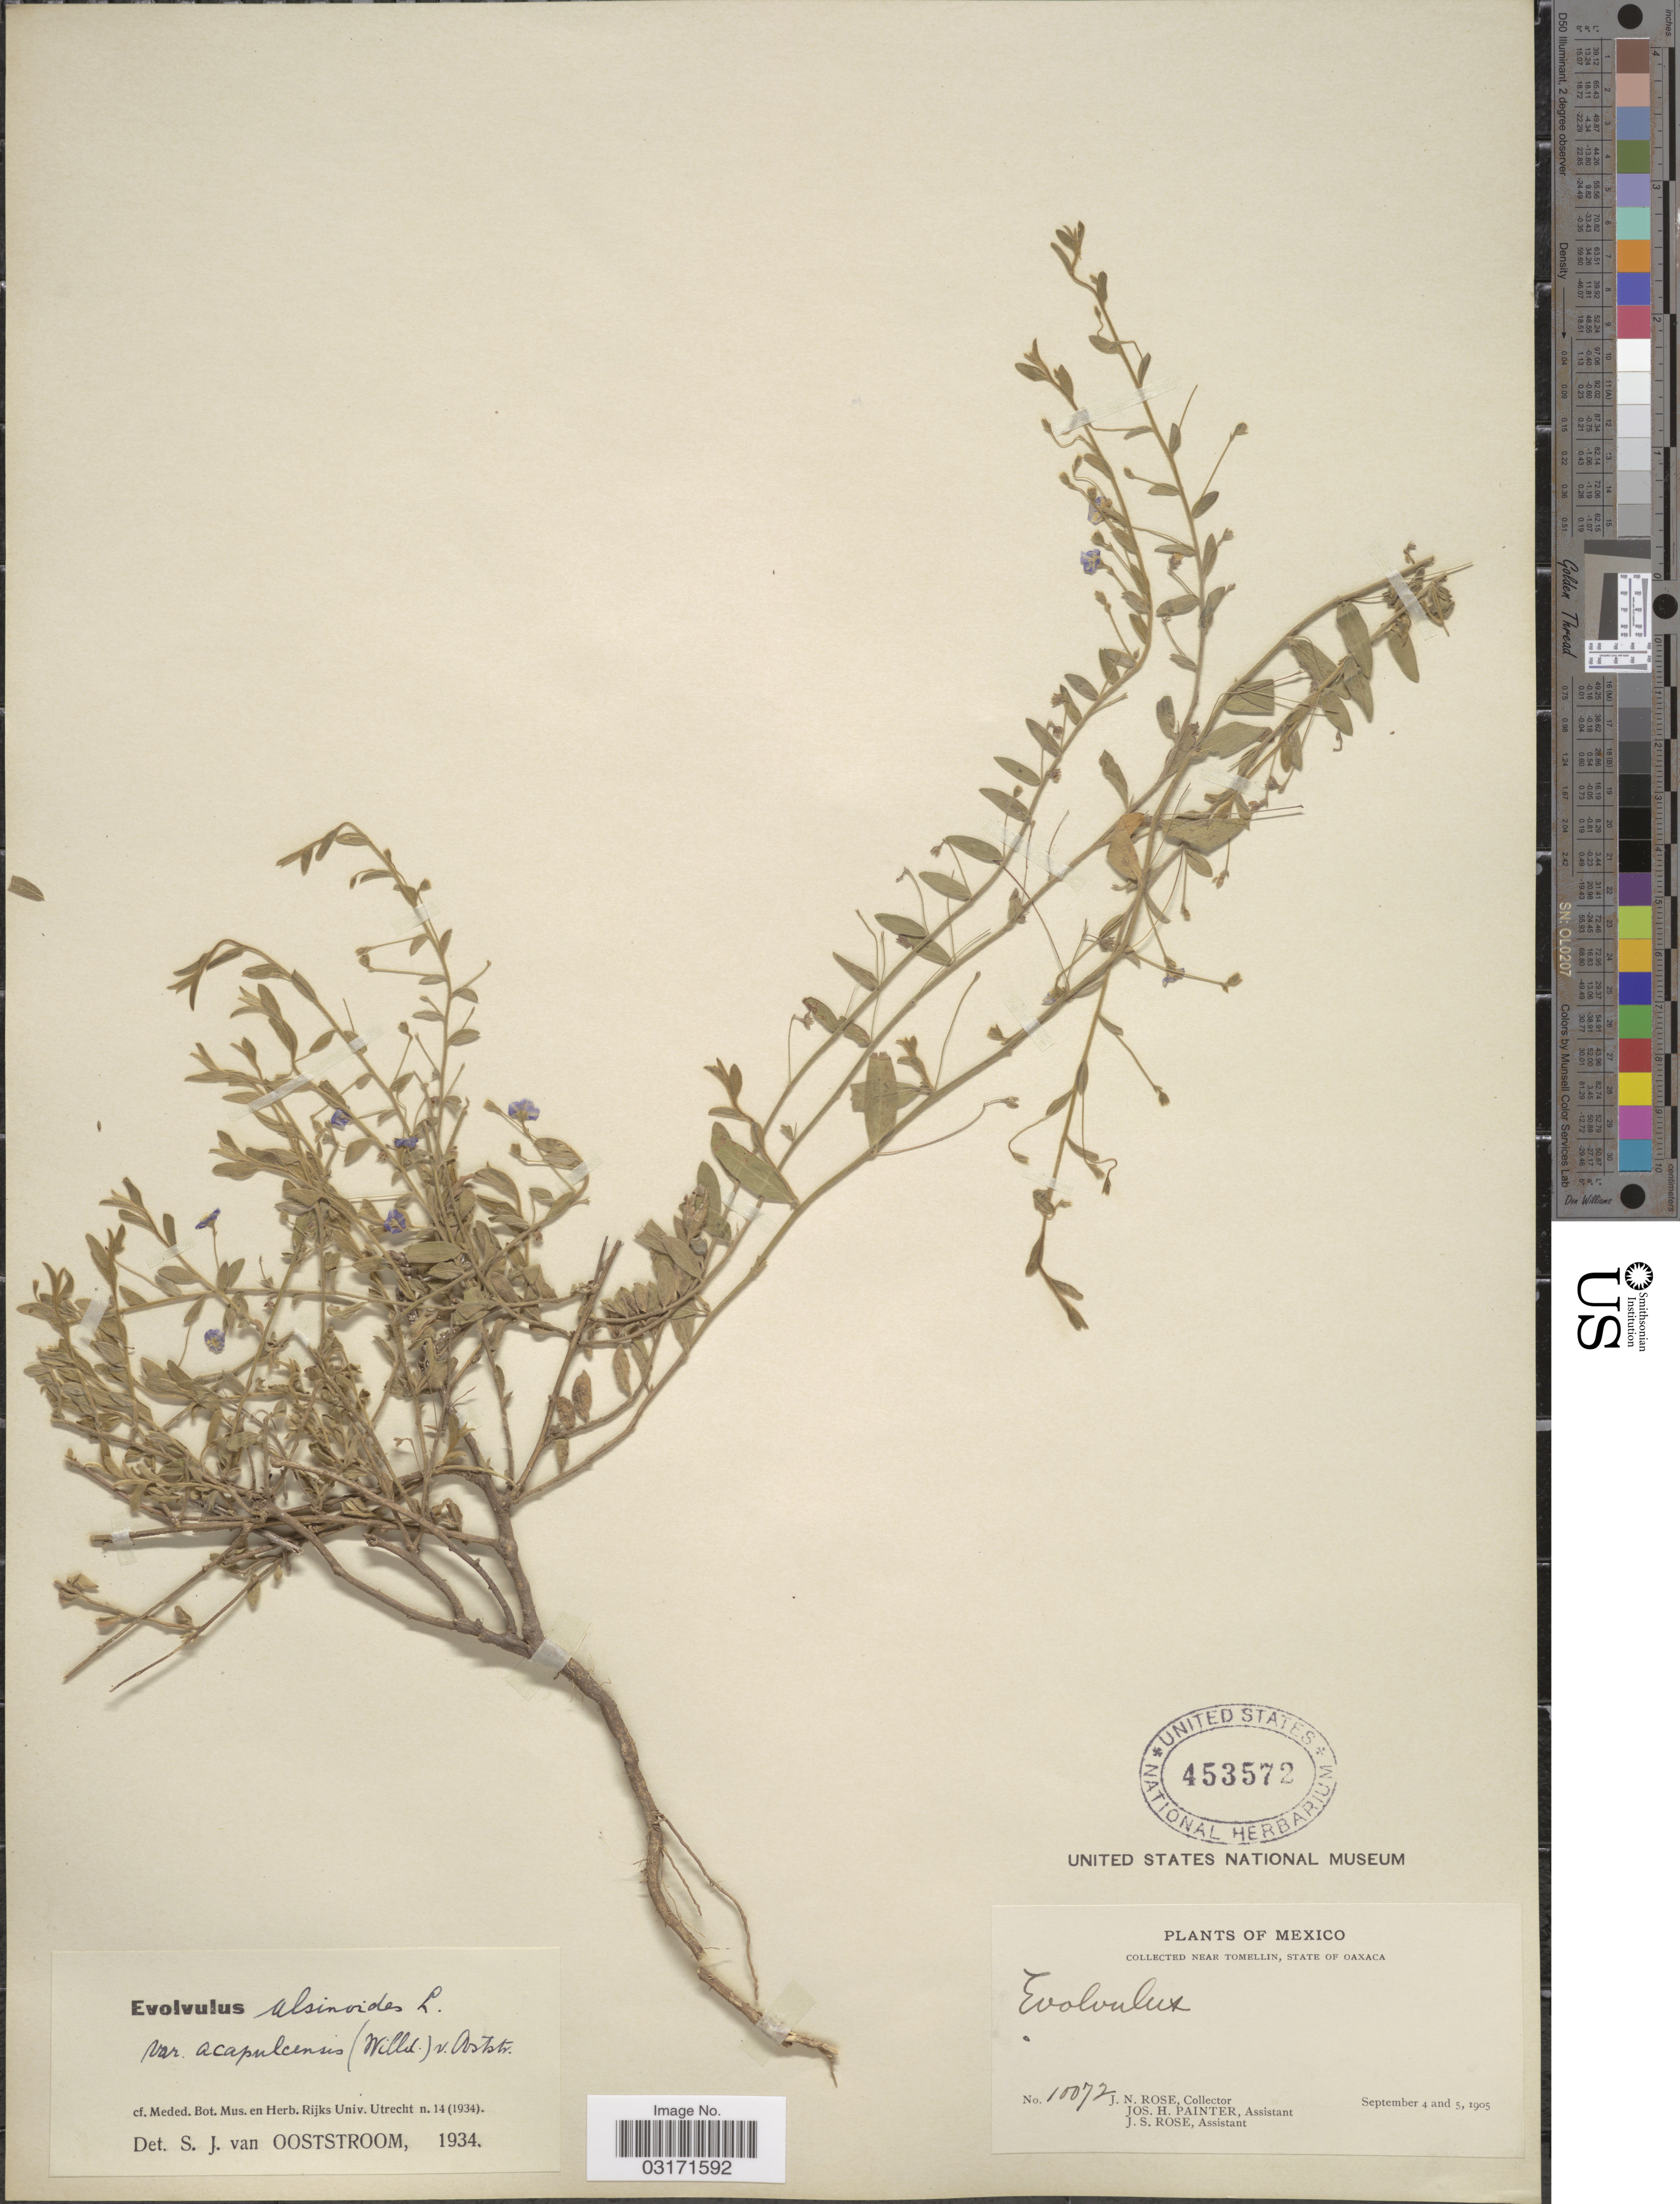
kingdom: Plantae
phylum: Tracheophyta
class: Magnoliopsida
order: Solanales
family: Convolvulaceae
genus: Evolvulus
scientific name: Evolvulus alsinoides var. acapulcensis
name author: (Willd. ex Schult.) Ooststr.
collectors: J. N. Rose, J. H. Painter & J. S. Rose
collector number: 10072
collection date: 1905-09-04/1905-09-05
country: Mexico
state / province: Oaxaca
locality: Near Tomellin.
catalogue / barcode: US 453572